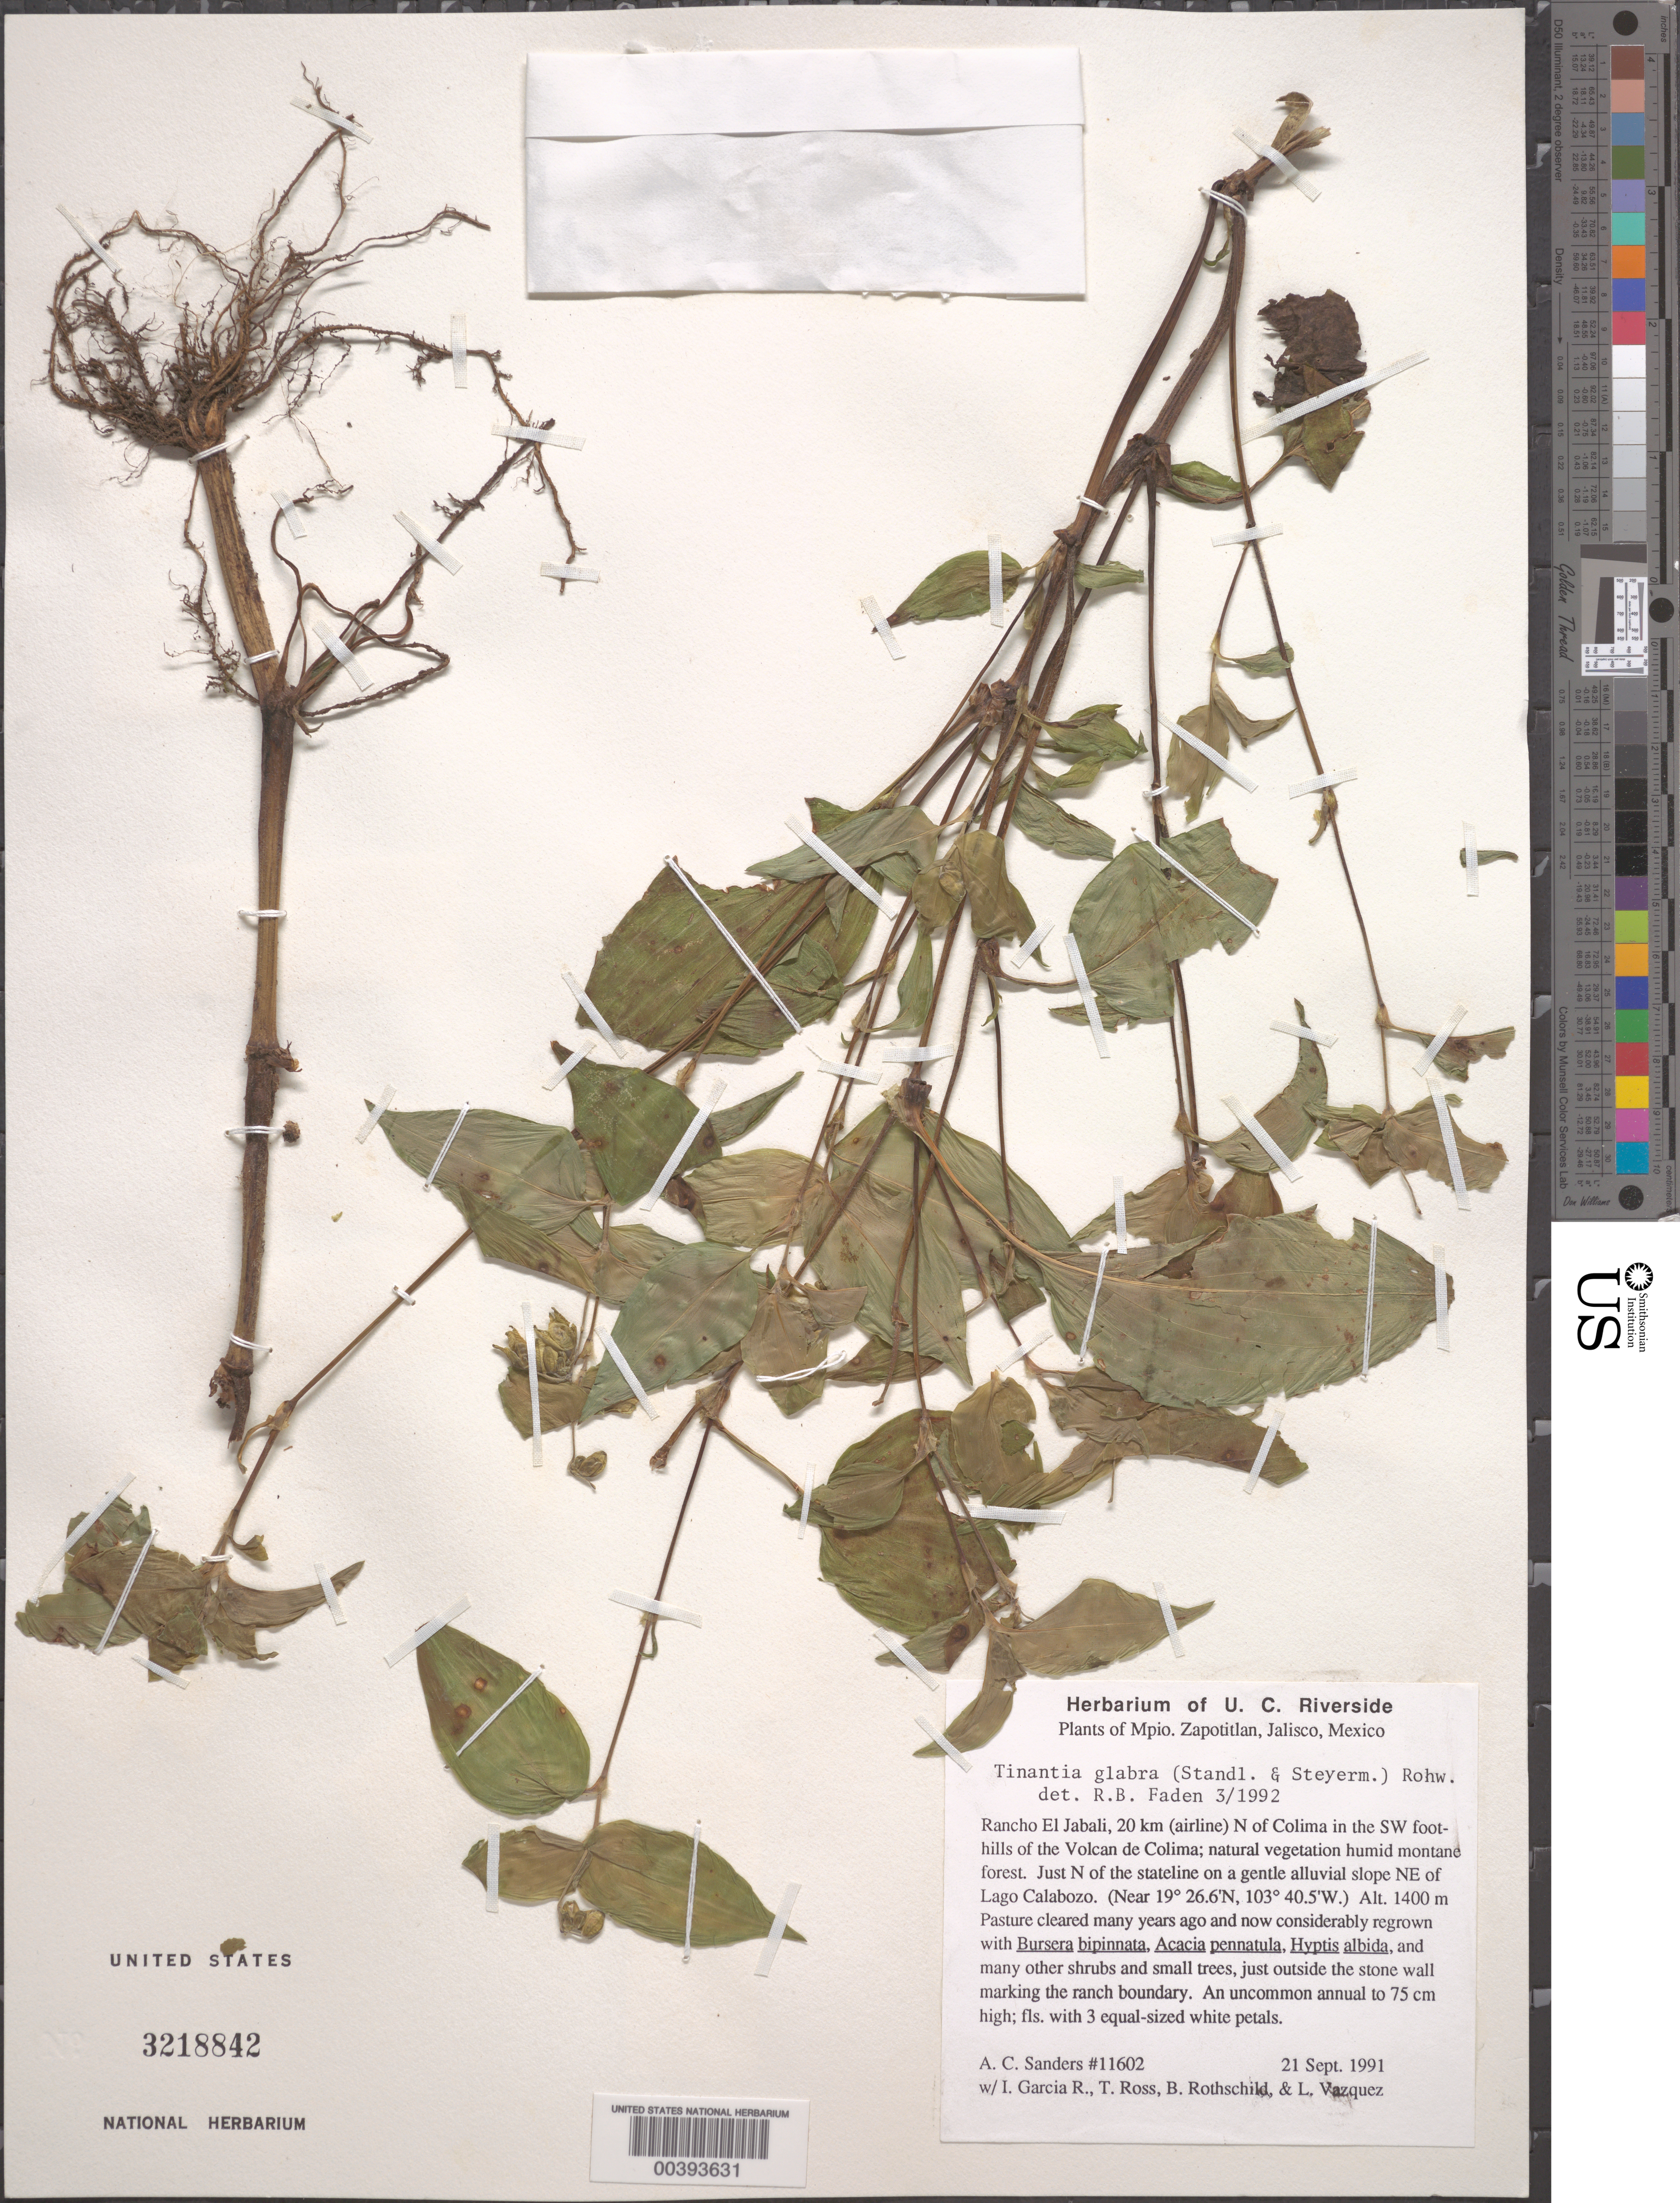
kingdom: Plantae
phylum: Tracheophyta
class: Liliopsida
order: Commelinales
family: Commelinaceae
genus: Tinantia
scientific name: Tinantia glabra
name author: (Standl. & Steyerm.) Rohweder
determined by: Faden, Robert B., (US), Smithsonian Institution - National Museum of Natural History (UNITED STATES)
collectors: A. Sanders, I. Garcia, T. Ross, L. Vazquez & B. Rothschild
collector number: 11602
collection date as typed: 21 Sep 1991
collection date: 1991-09-21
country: Mexico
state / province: Jalisco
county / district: Zapotitlán de Vadillo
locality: Zapotitlan Mun., Rancho El Jabali, 20 km N of Colima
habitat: Humid montane forest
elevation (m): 1400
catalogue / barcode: US 3218842